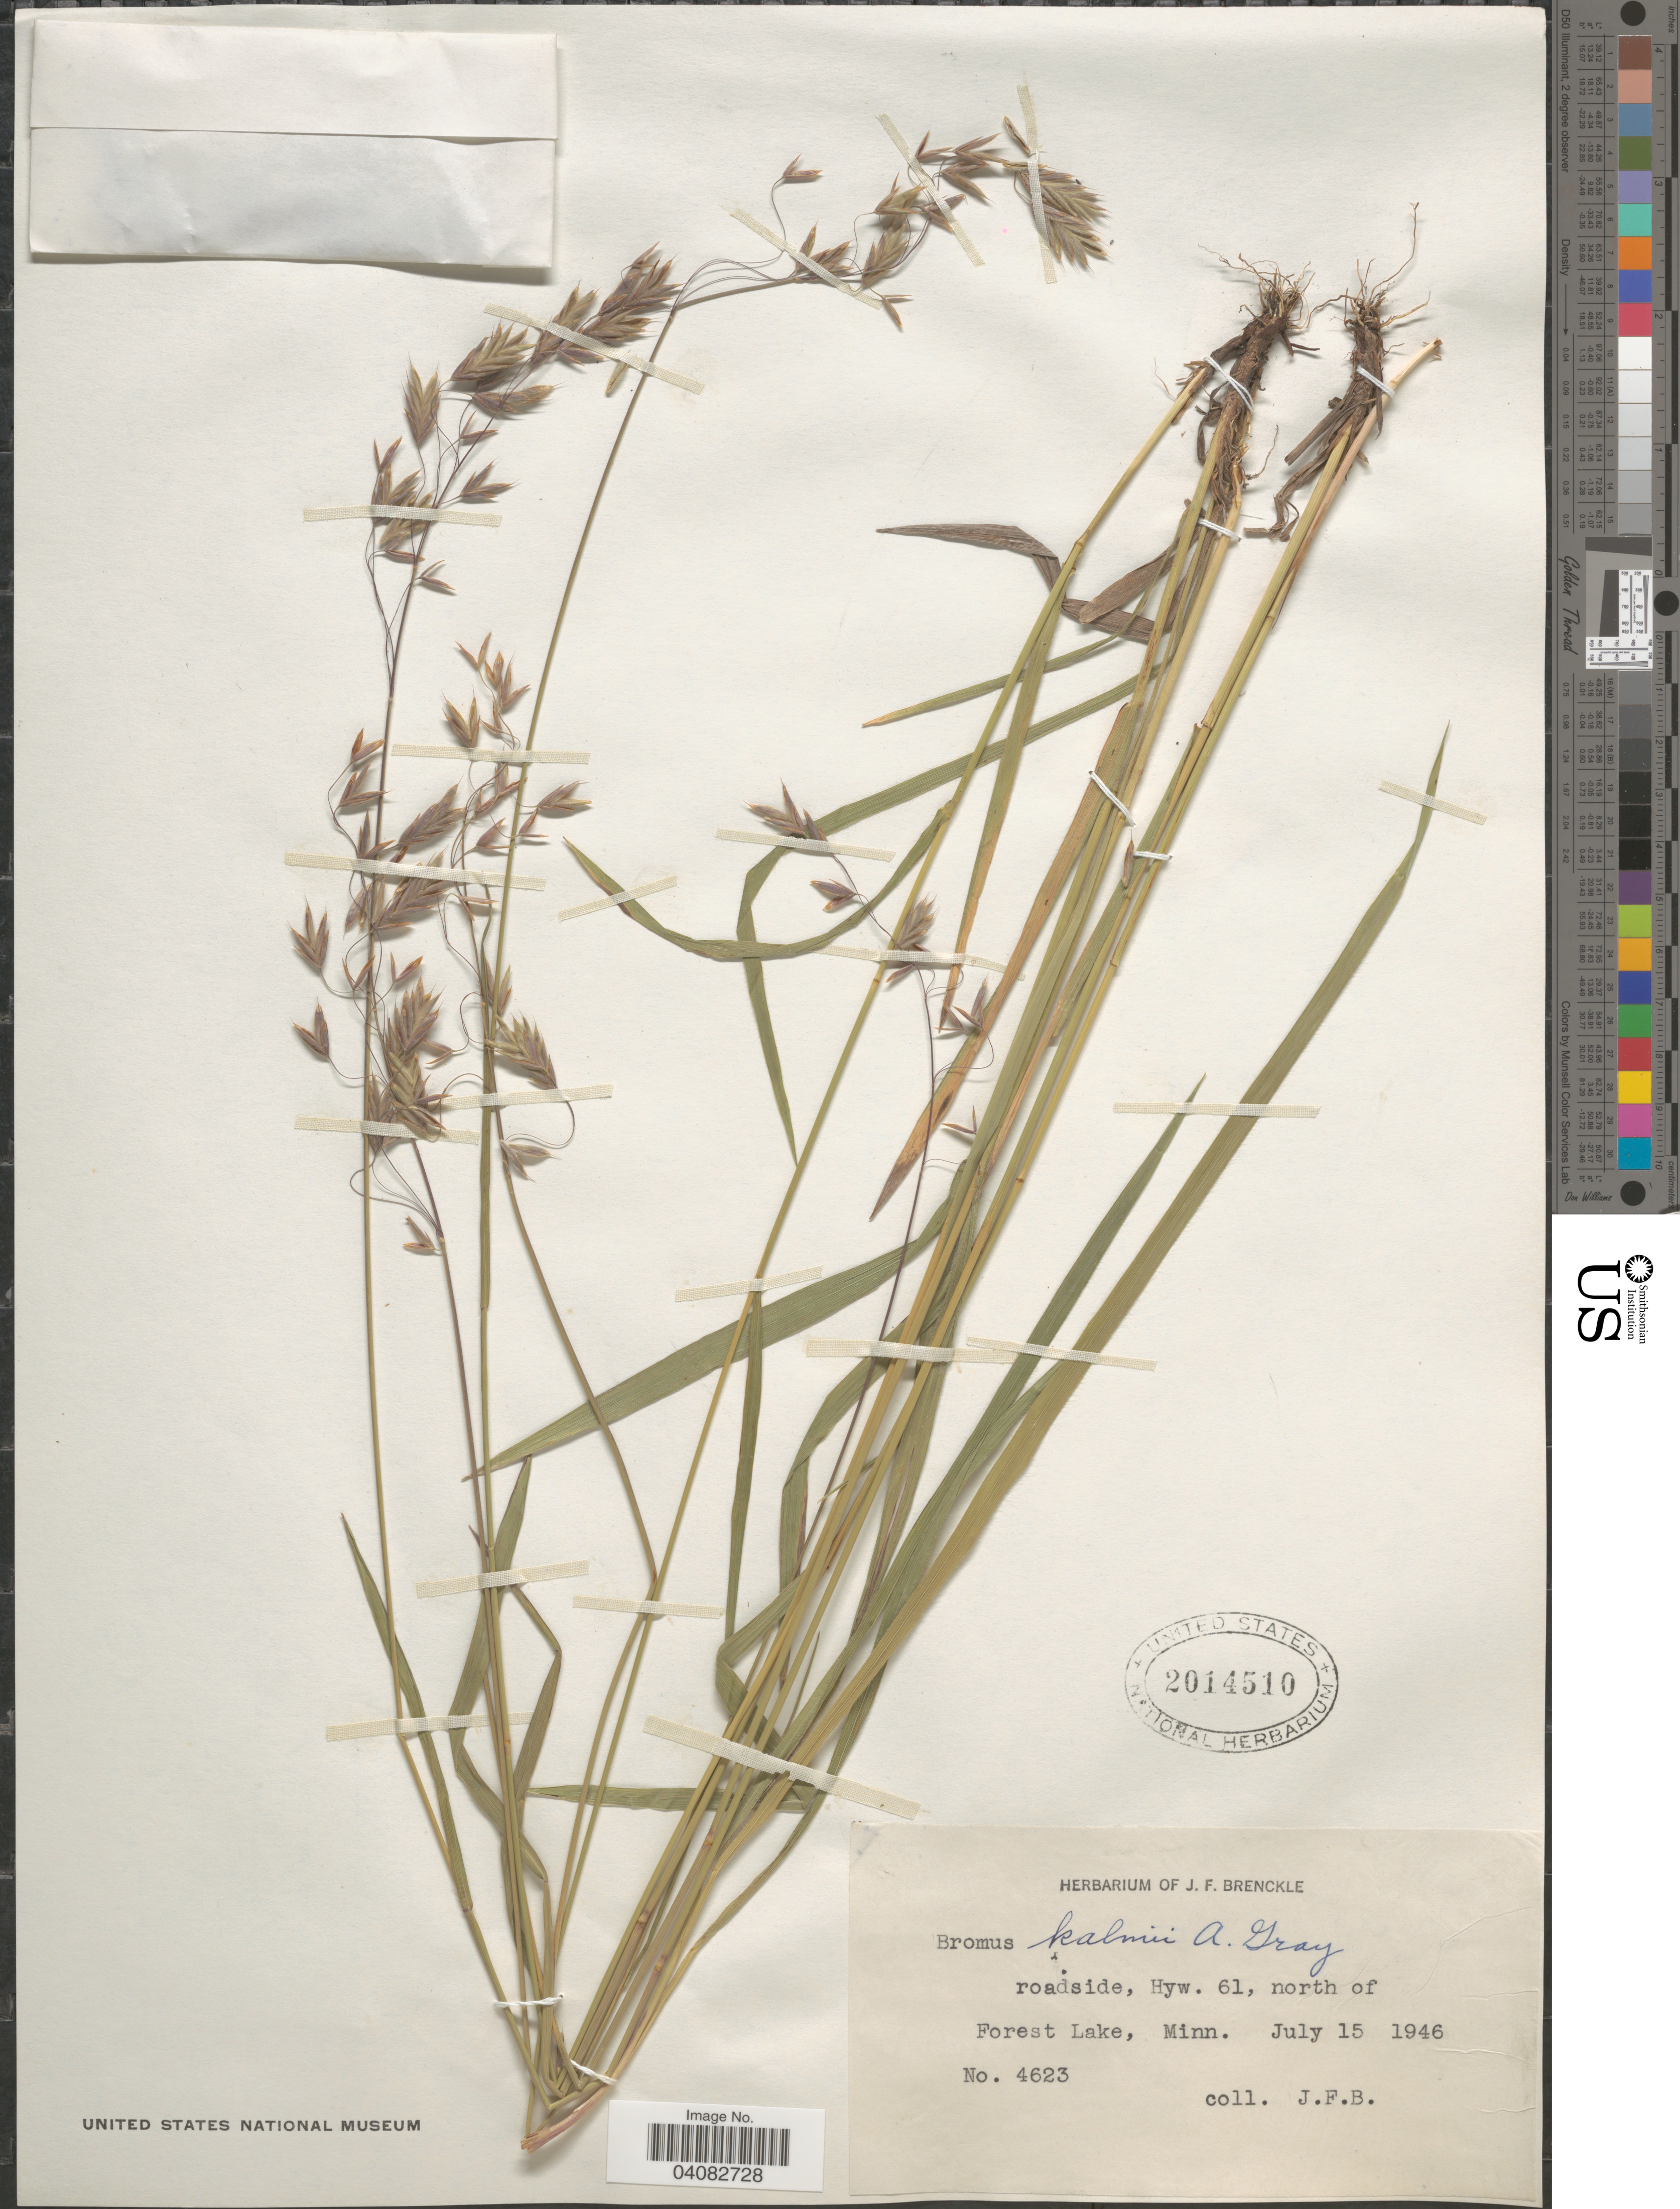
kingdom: Plantae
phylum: Tracheophyta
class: Liliopsida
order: Poales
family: Poaceae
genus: Bromus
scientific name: Bromus kalmii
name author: A. Gray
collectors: J. Brenckle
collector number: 4623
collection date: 1946-07-15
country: United States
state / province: Minnesota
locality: Roadside, Hyw. 61, north of Forest Lake.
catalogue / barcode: US 2014510